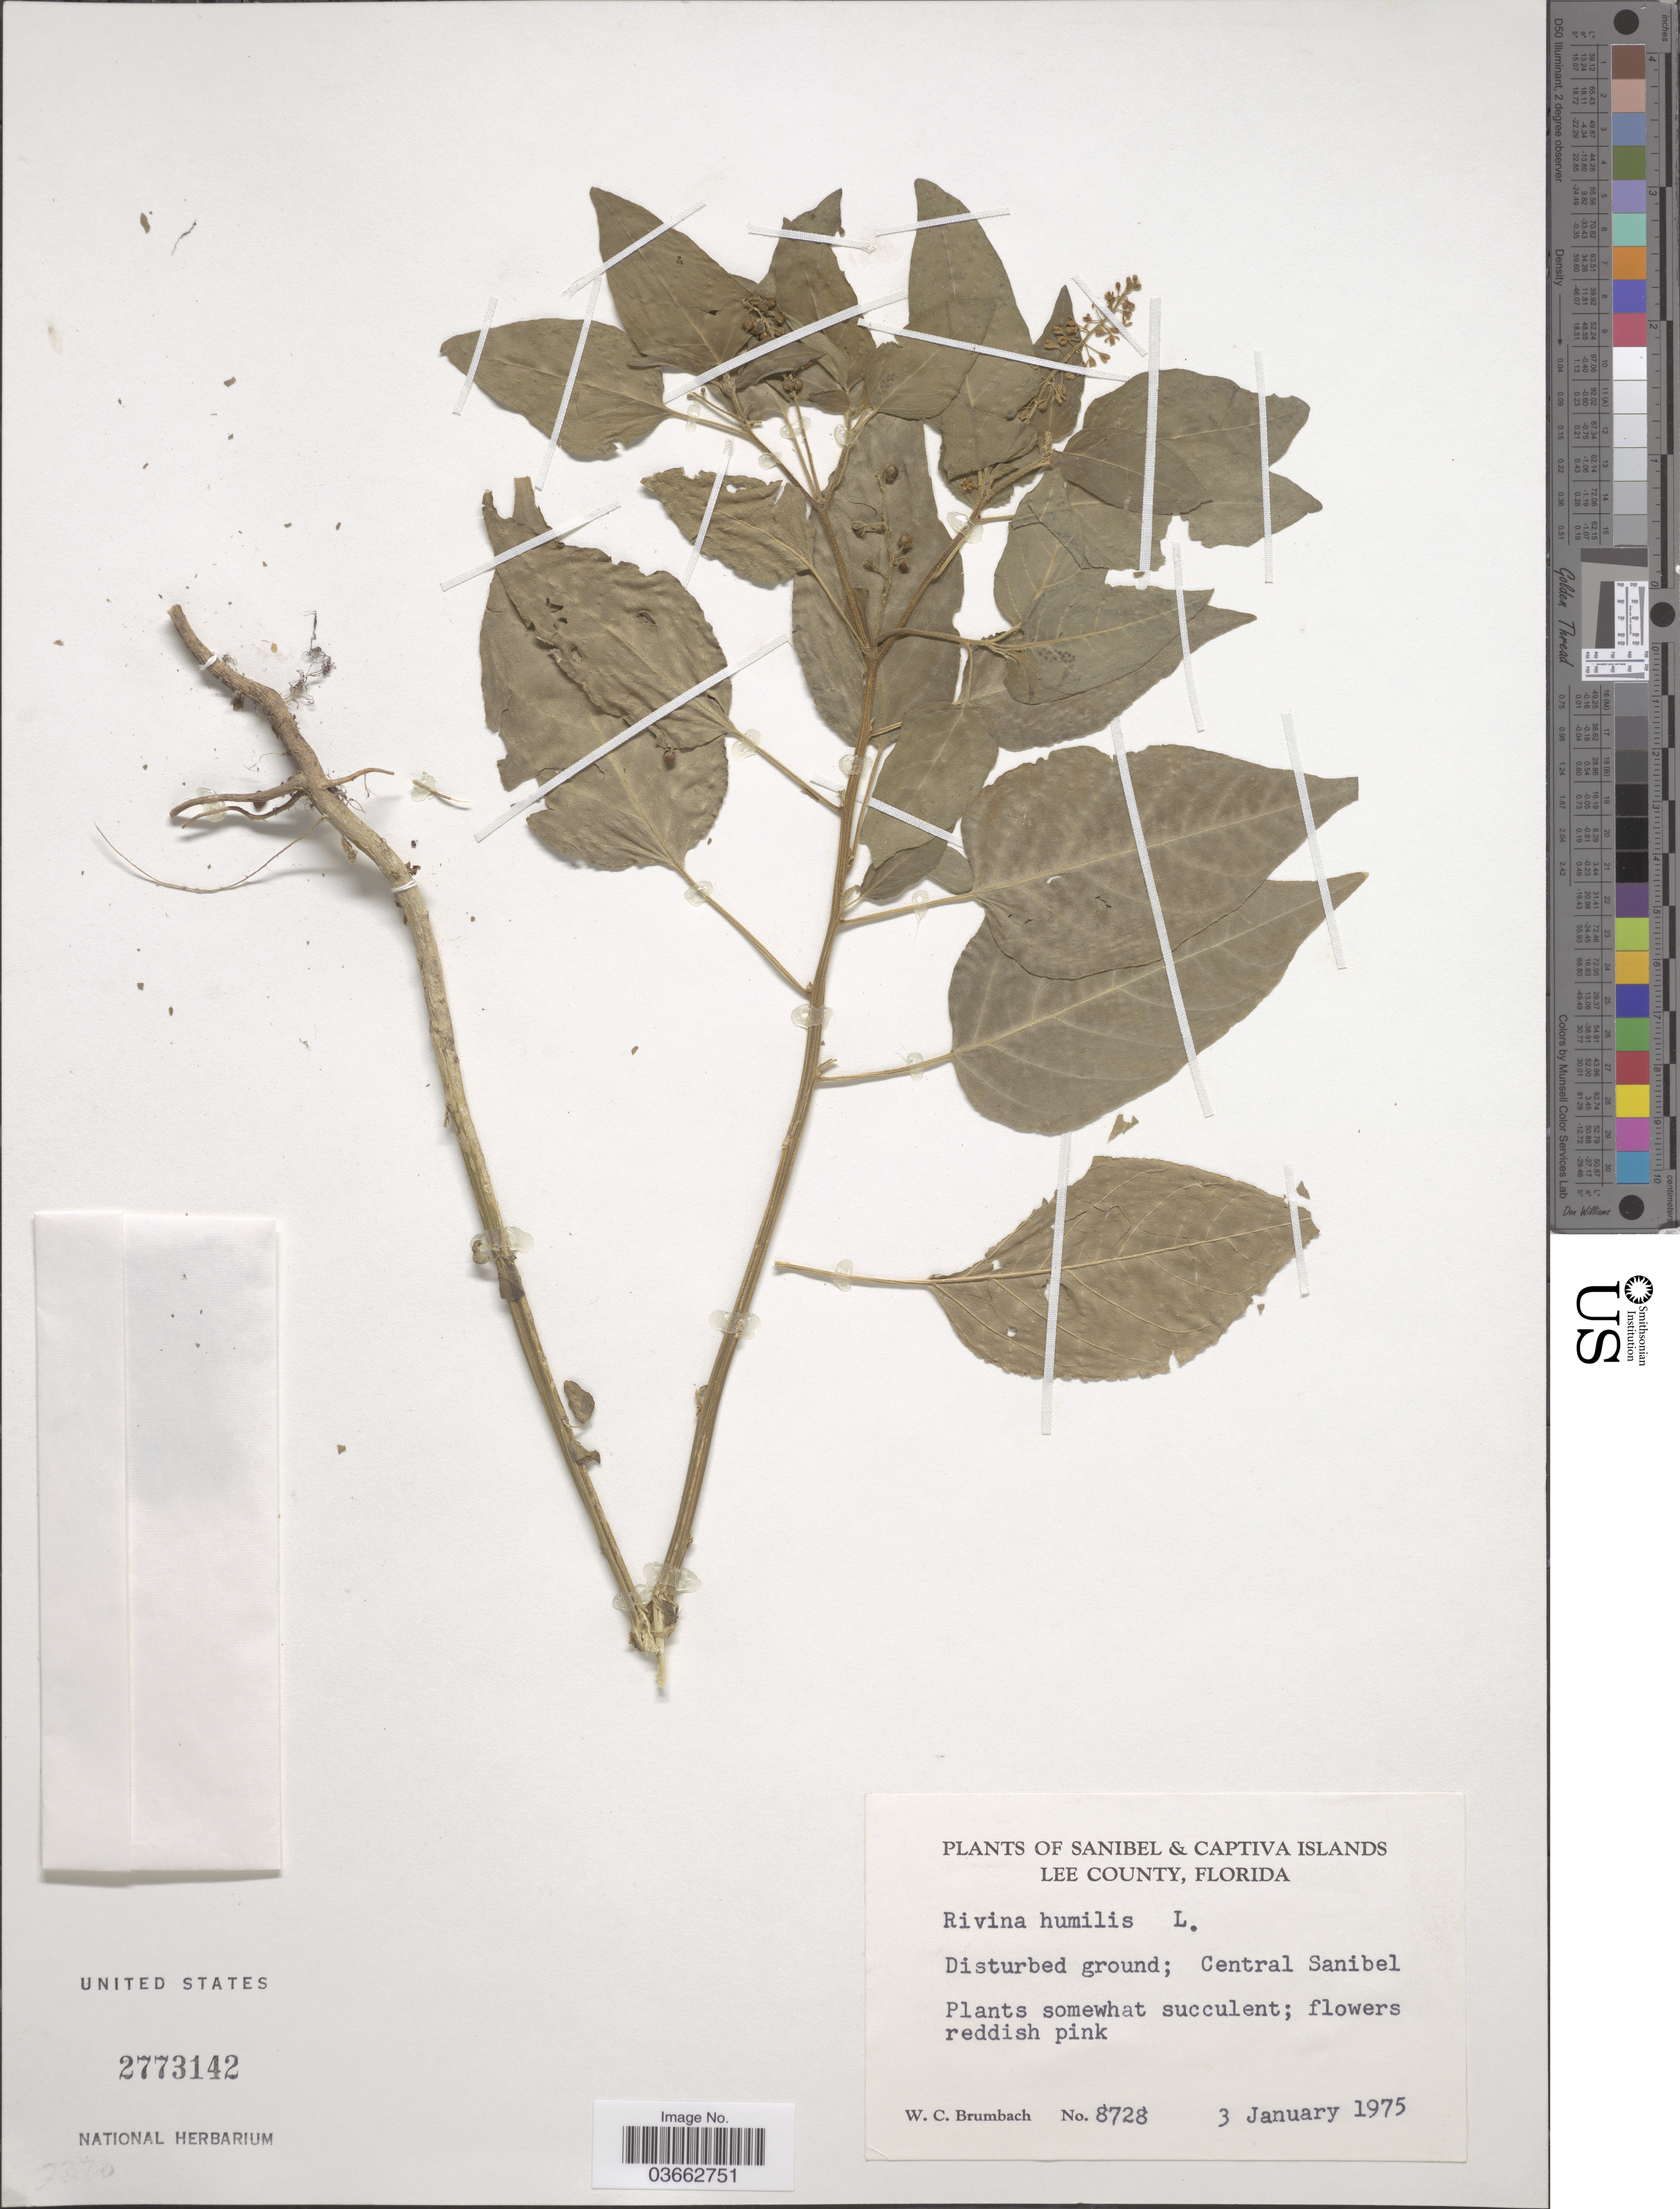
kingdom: Plantae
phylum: Tracheophyta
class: Magnoliopsida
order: Caryophyllales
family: Phytolaccaceae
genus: Rivina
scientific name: Rivina humilis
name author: L.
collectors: W. C. Brumbach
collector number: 8728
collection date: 1975-01-03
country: United States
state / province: Florida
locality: Central Sanibel. Lee County.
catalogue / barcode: US 2773142